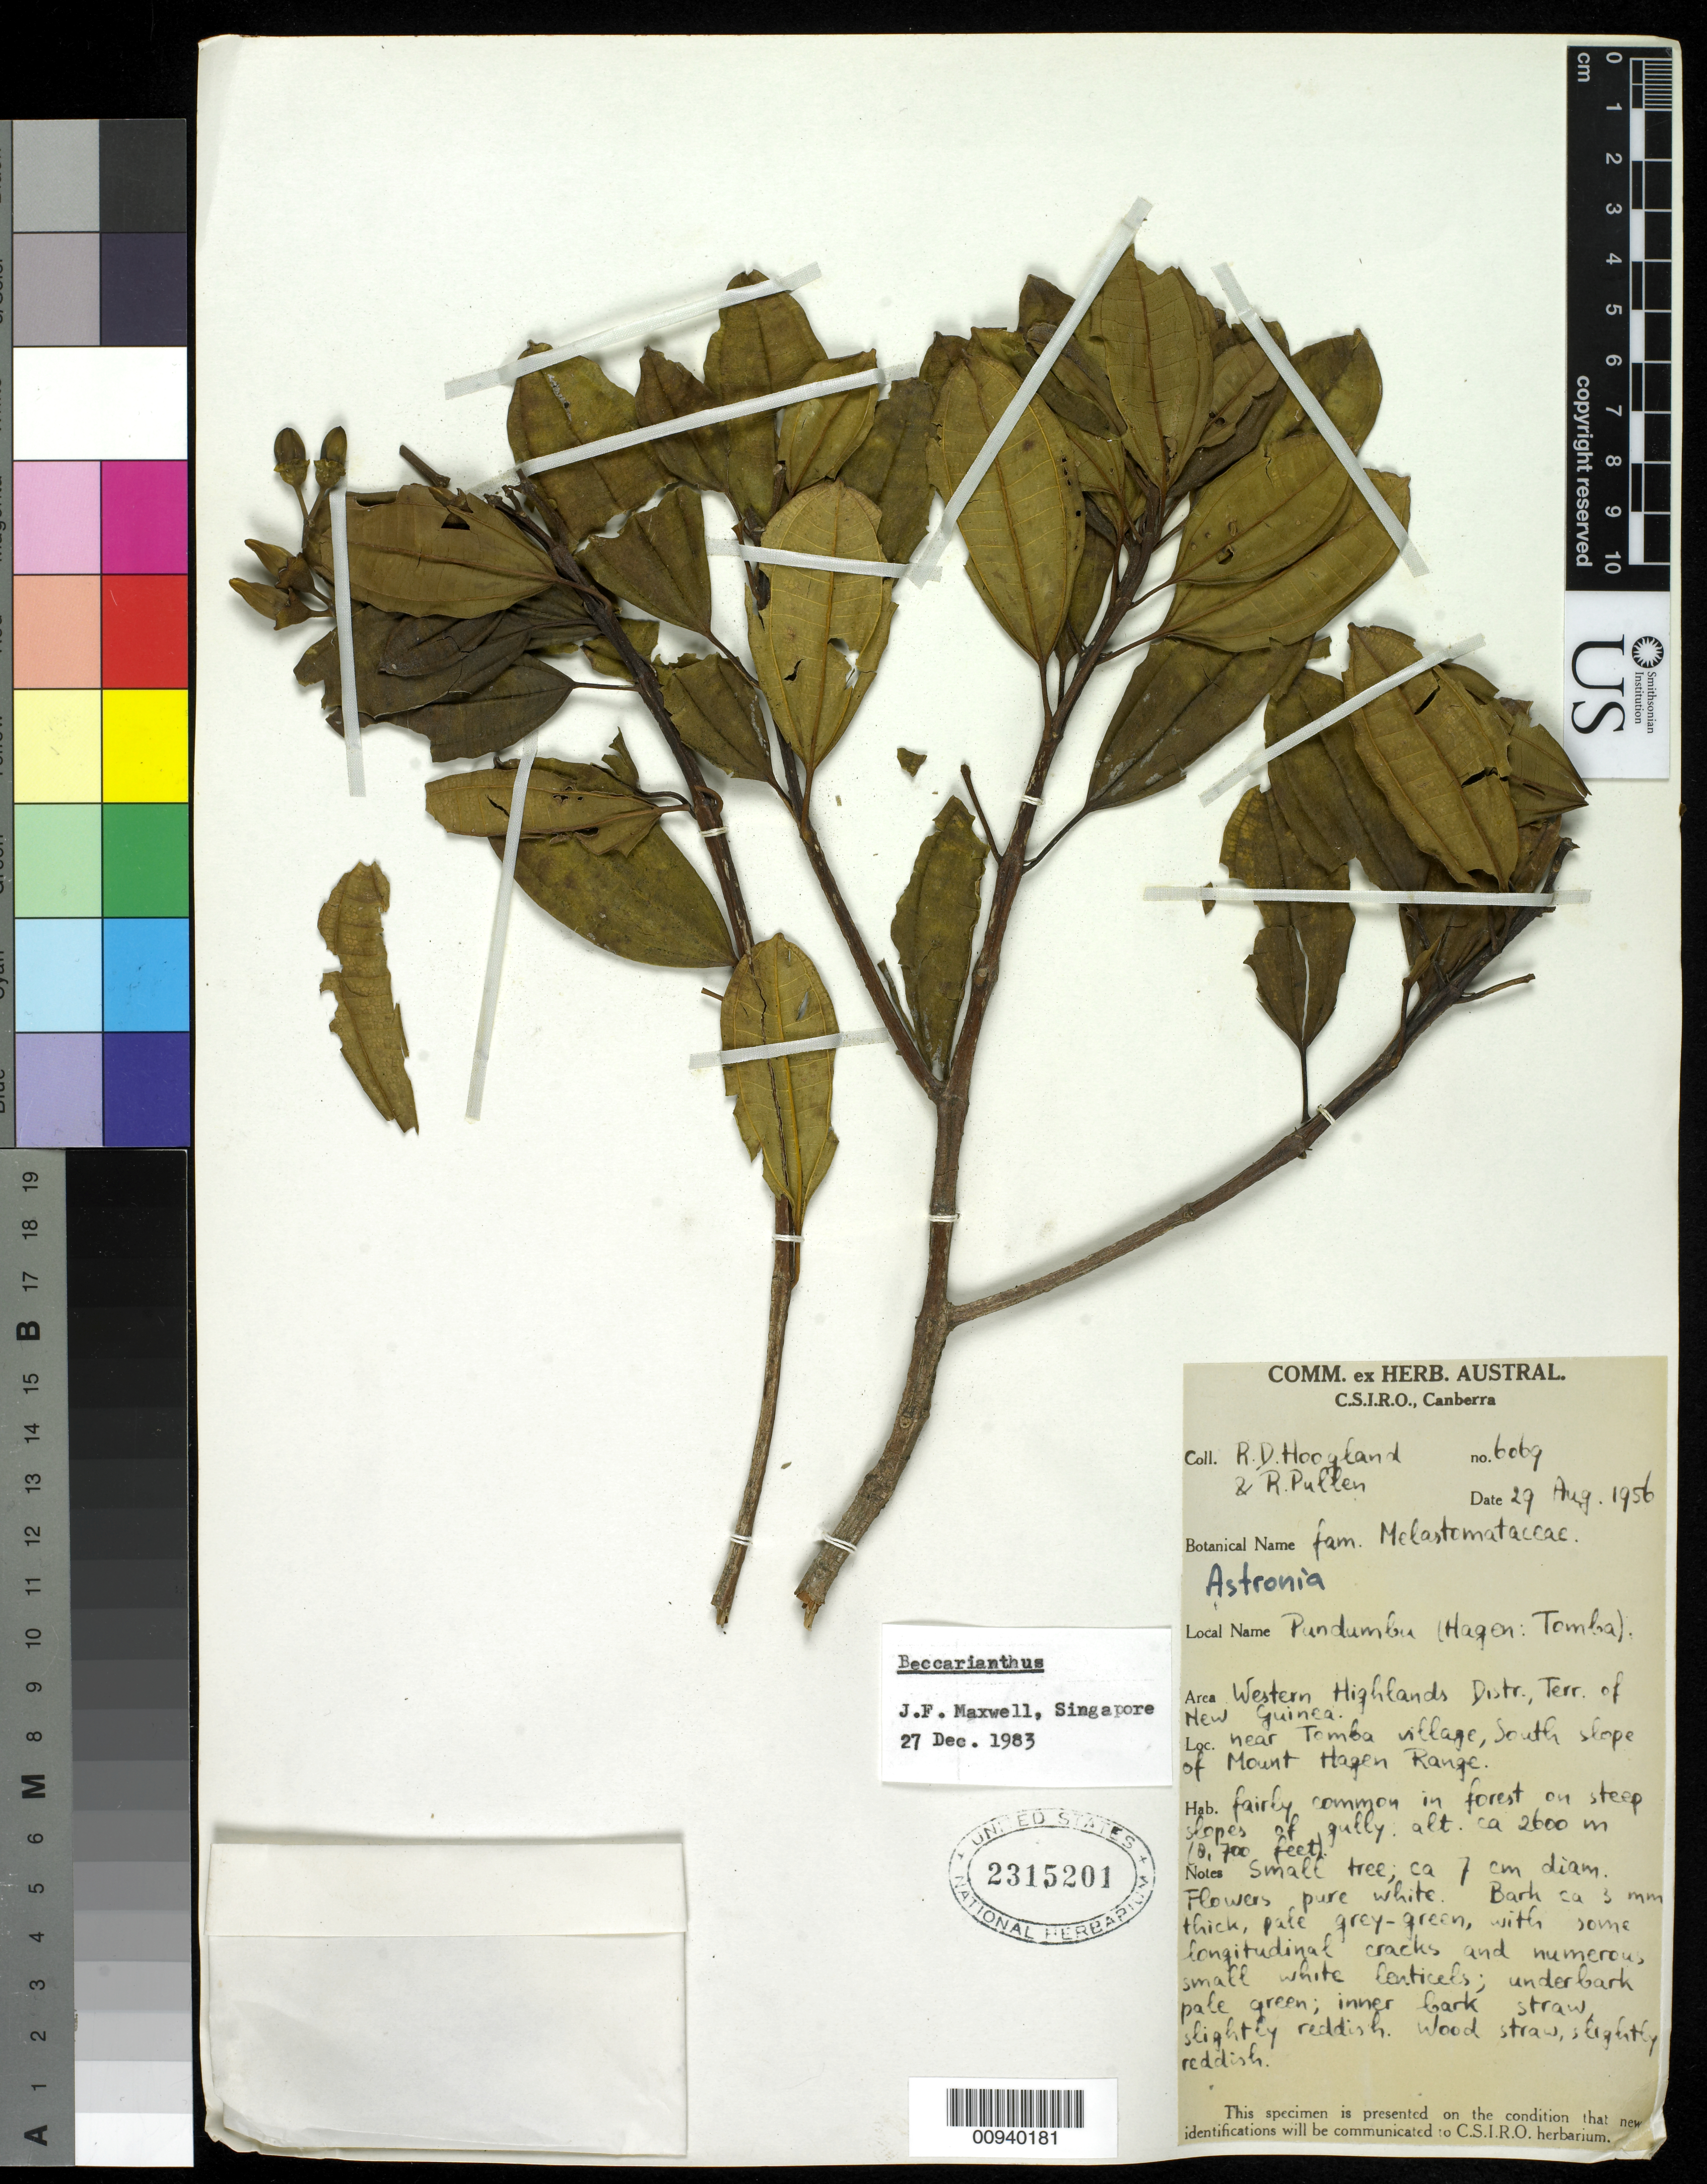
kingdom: Plantae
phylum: Tracheophyta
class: Magnoliopsida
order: Myrtales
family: Melastomataceae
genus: Beccarianthus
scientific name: Beccarianthus sp.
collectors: R. D. Hoogland & R. Pullen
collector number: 6069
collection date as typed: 29 Aug 1956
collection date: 1956-08-29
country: Papua New Guinea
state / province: Western Highlands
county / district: Mount Hagen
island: New Guinea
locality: Near Tomba village, south slope of Mt. Hagen Range.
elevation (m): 2600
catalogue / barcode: US 2315201